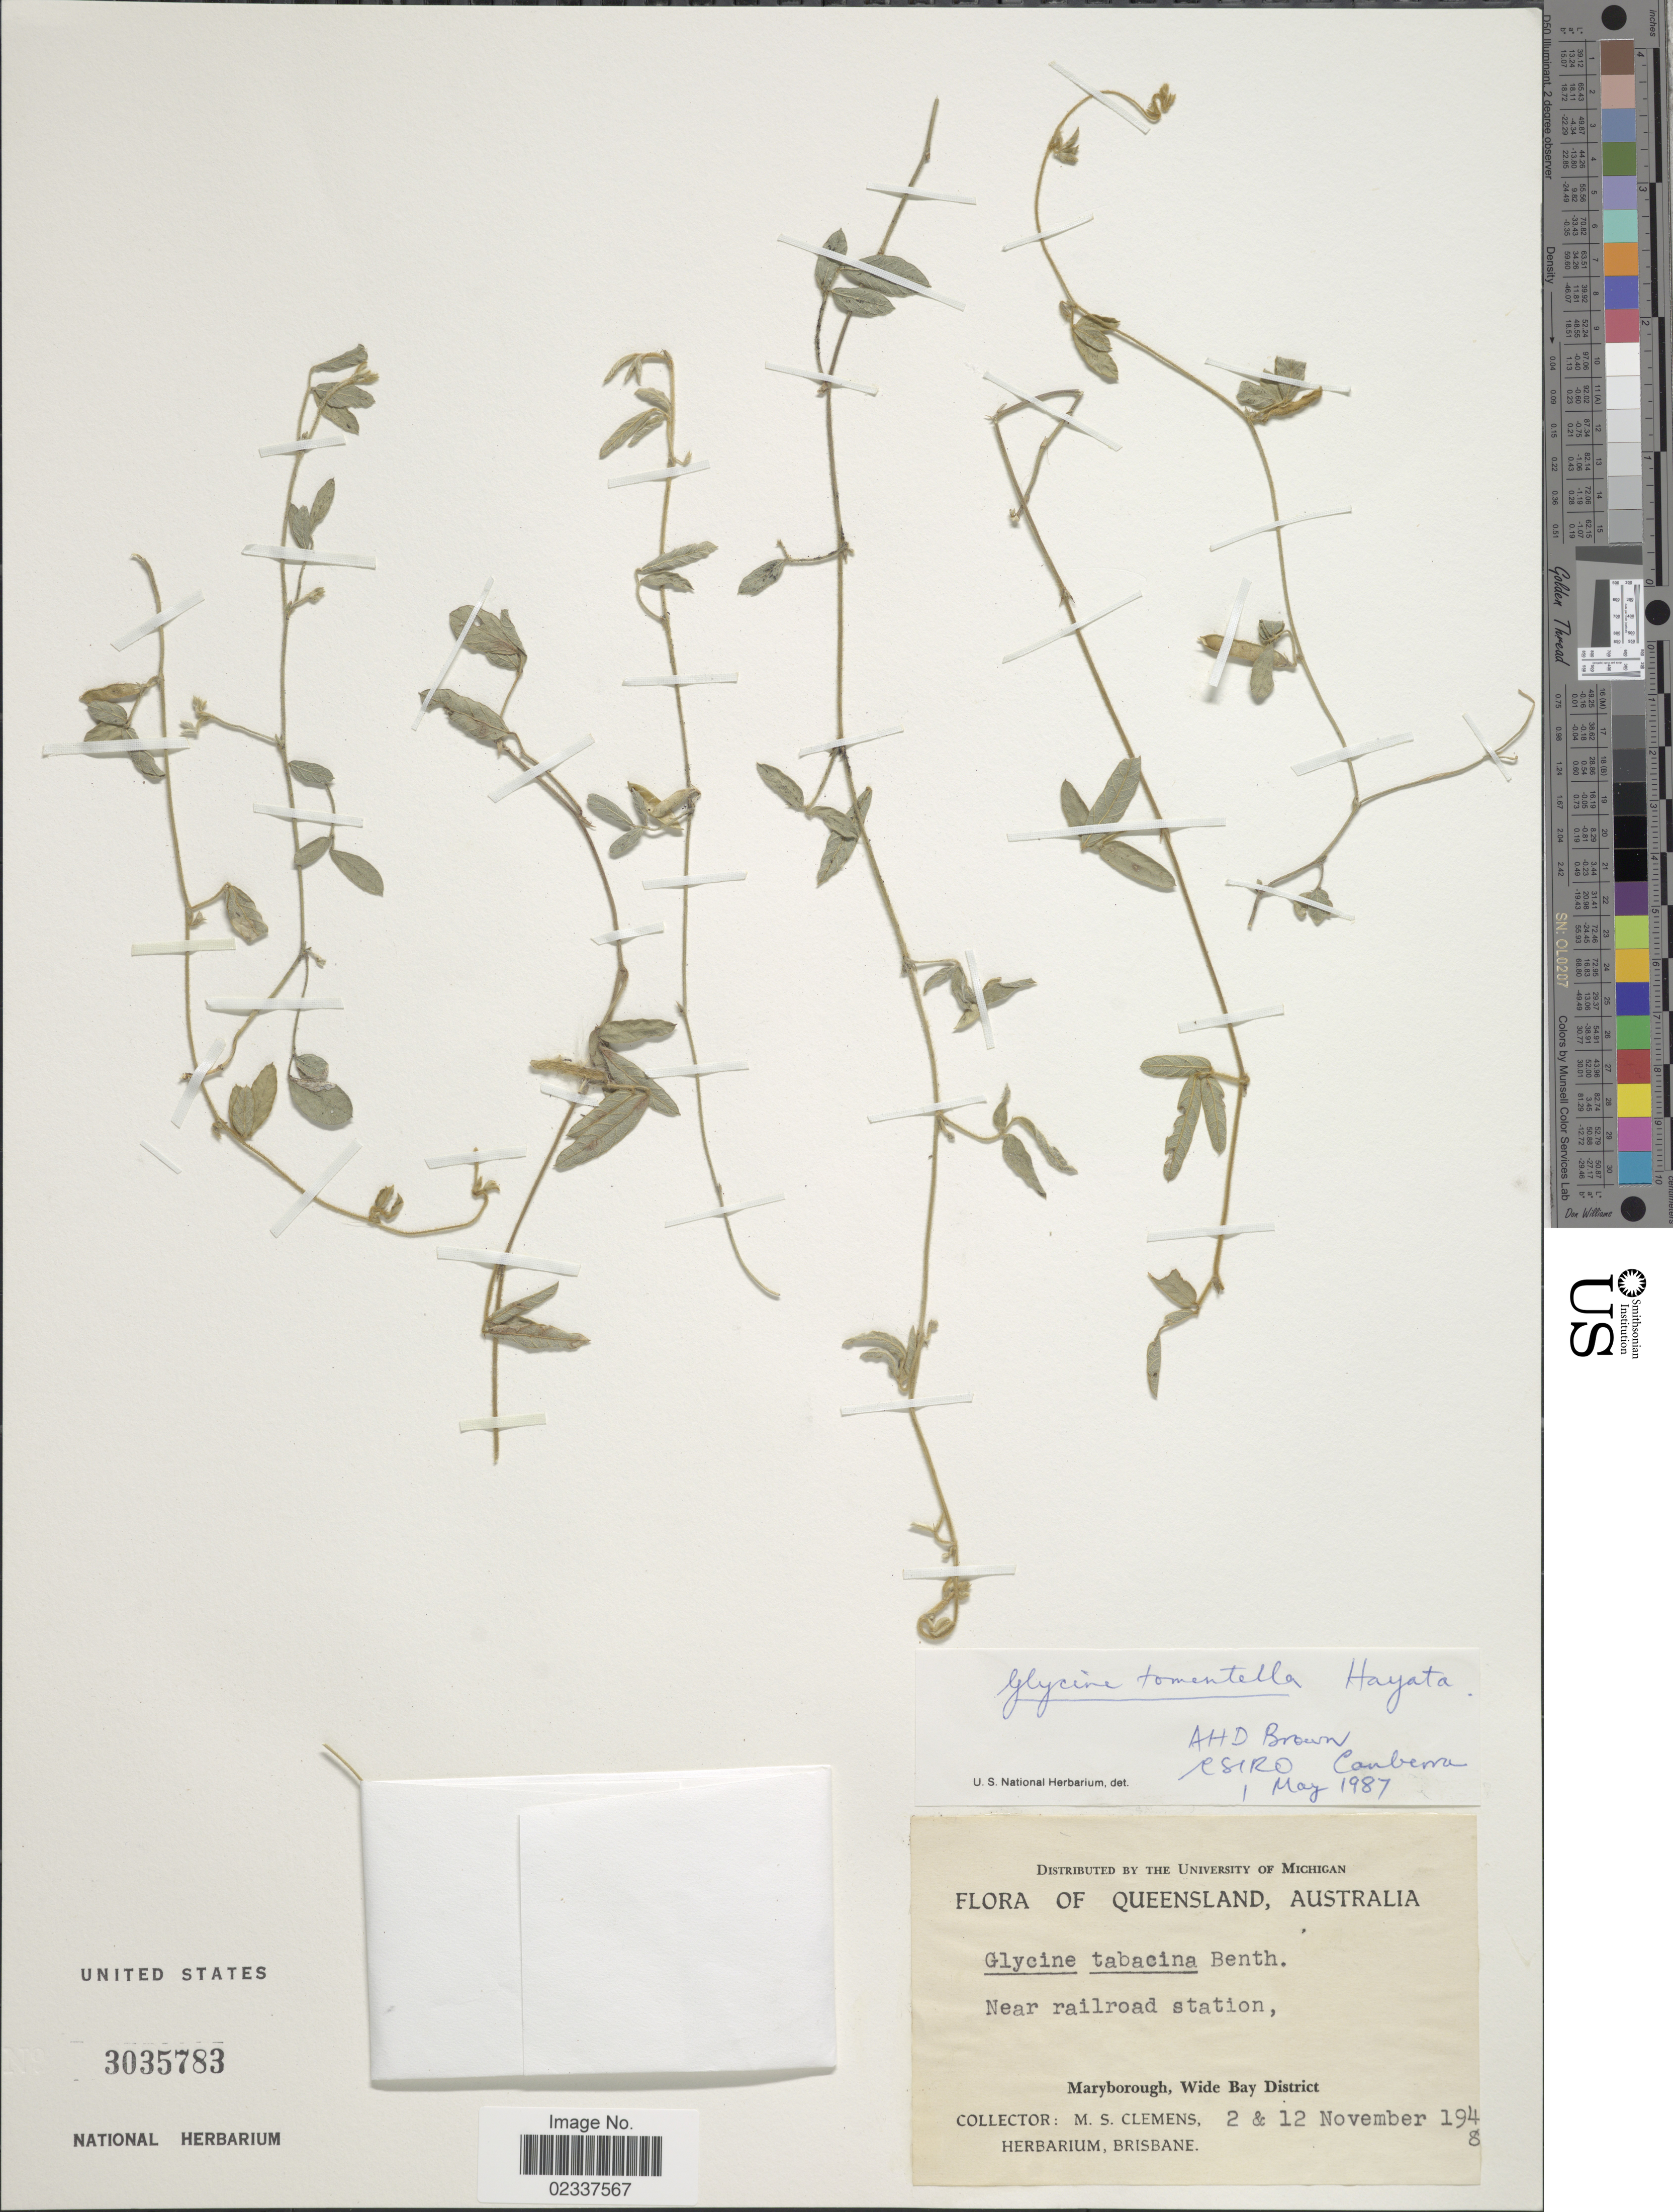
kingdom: Plantae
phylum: Tracheophyta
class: Magnoliopsida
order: Fabales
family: Fabaceae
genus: Glycine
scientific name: Glycine tomentella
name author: Hayata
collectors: M. S. Clemens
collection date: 1948-11-02/1948-11-12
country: Australia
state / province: Queensland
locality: Near railroad station, Maryborough, Wide Bay District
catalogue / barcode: US 3035783